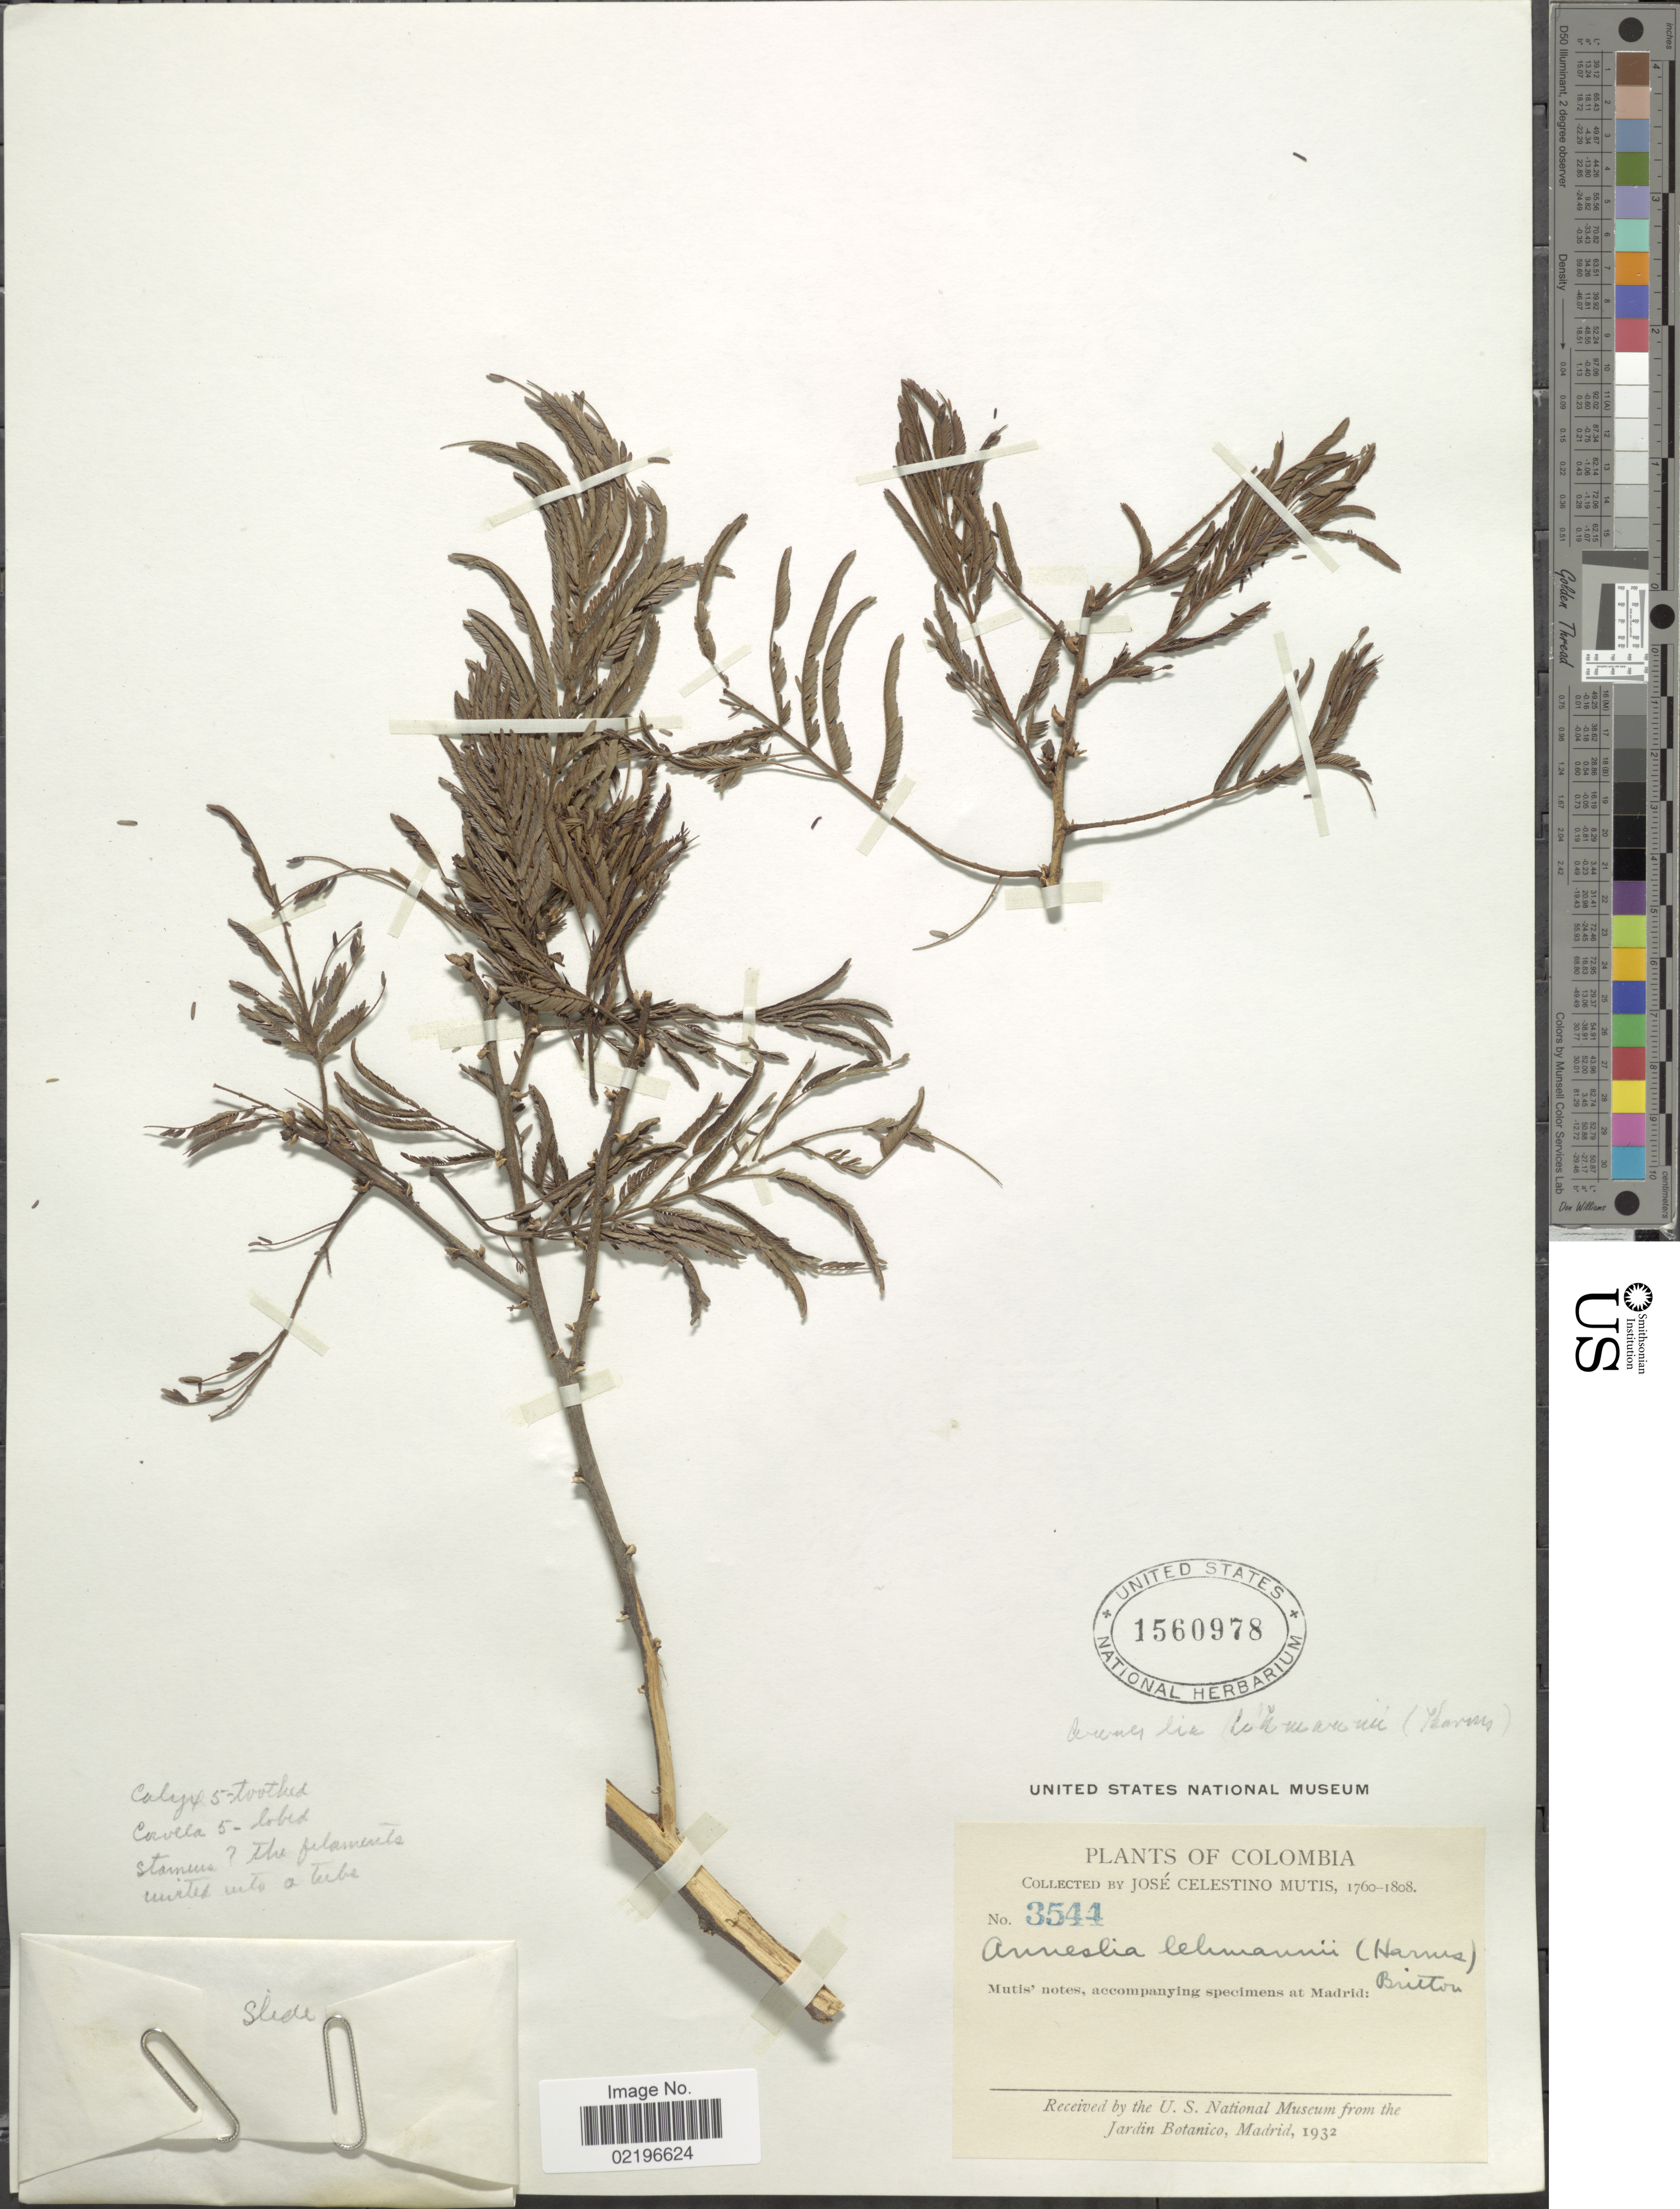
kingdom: Plantae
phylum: Tracheophyta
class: Magnoliopsida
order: Fabales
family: Fabaceae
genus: Calliandra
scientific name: Calliandra pittieri var. pittieri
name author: Standl.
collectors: J. C. B. Mutis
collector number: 3544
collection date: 1760/1808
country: Colombia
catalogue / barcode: US 1560978